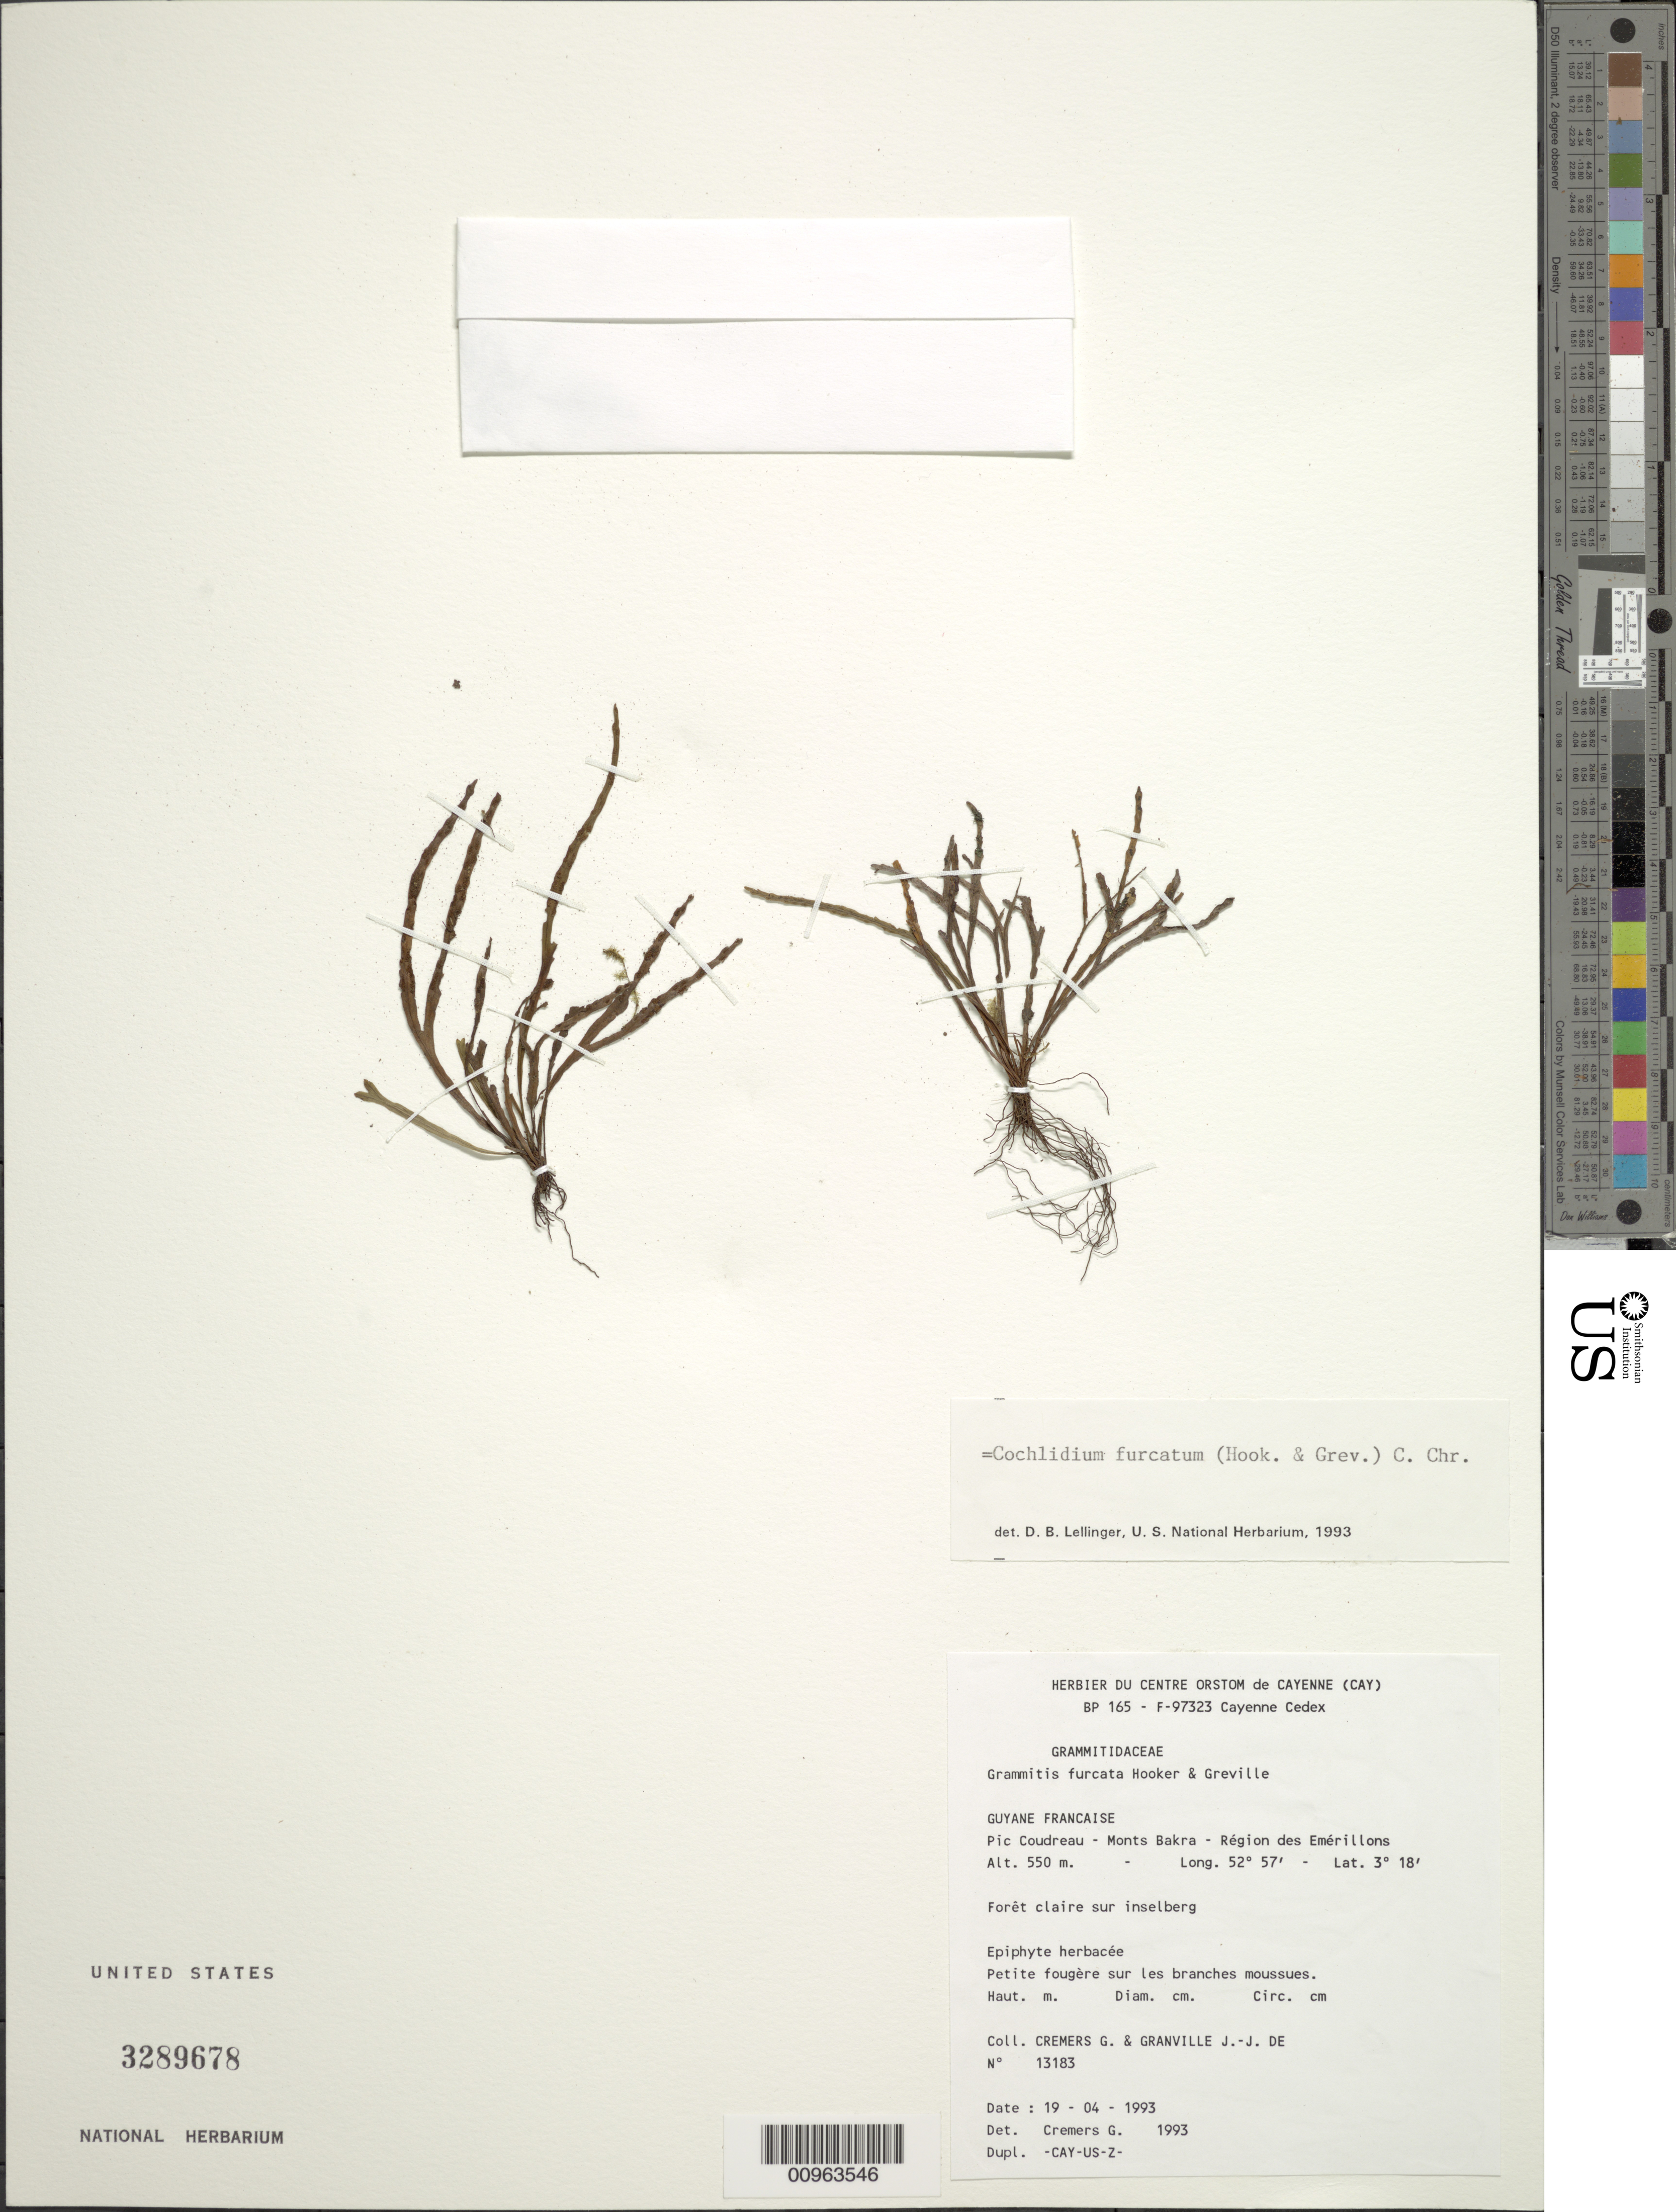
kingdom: Plantae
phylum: Tracheophyta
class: Polypodiopsida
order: Polypodiales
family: Polypodiaceae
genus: Cochlidium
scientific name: Cochlidium furcatum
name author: (Hook. & Grev.) C. Chr.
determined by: Lellinger, David B., (BOT), Smithsonian Institution - National Museum of Natural History (UNITED STATES)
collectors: G. Cremers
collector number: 13183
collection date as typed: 19-Apr-93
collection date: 1993-04-19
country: French Guiana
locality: Mont Bakra, région des Emérillons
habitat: Foret claire sur inselberg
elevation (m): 550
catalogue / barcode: US 3289678